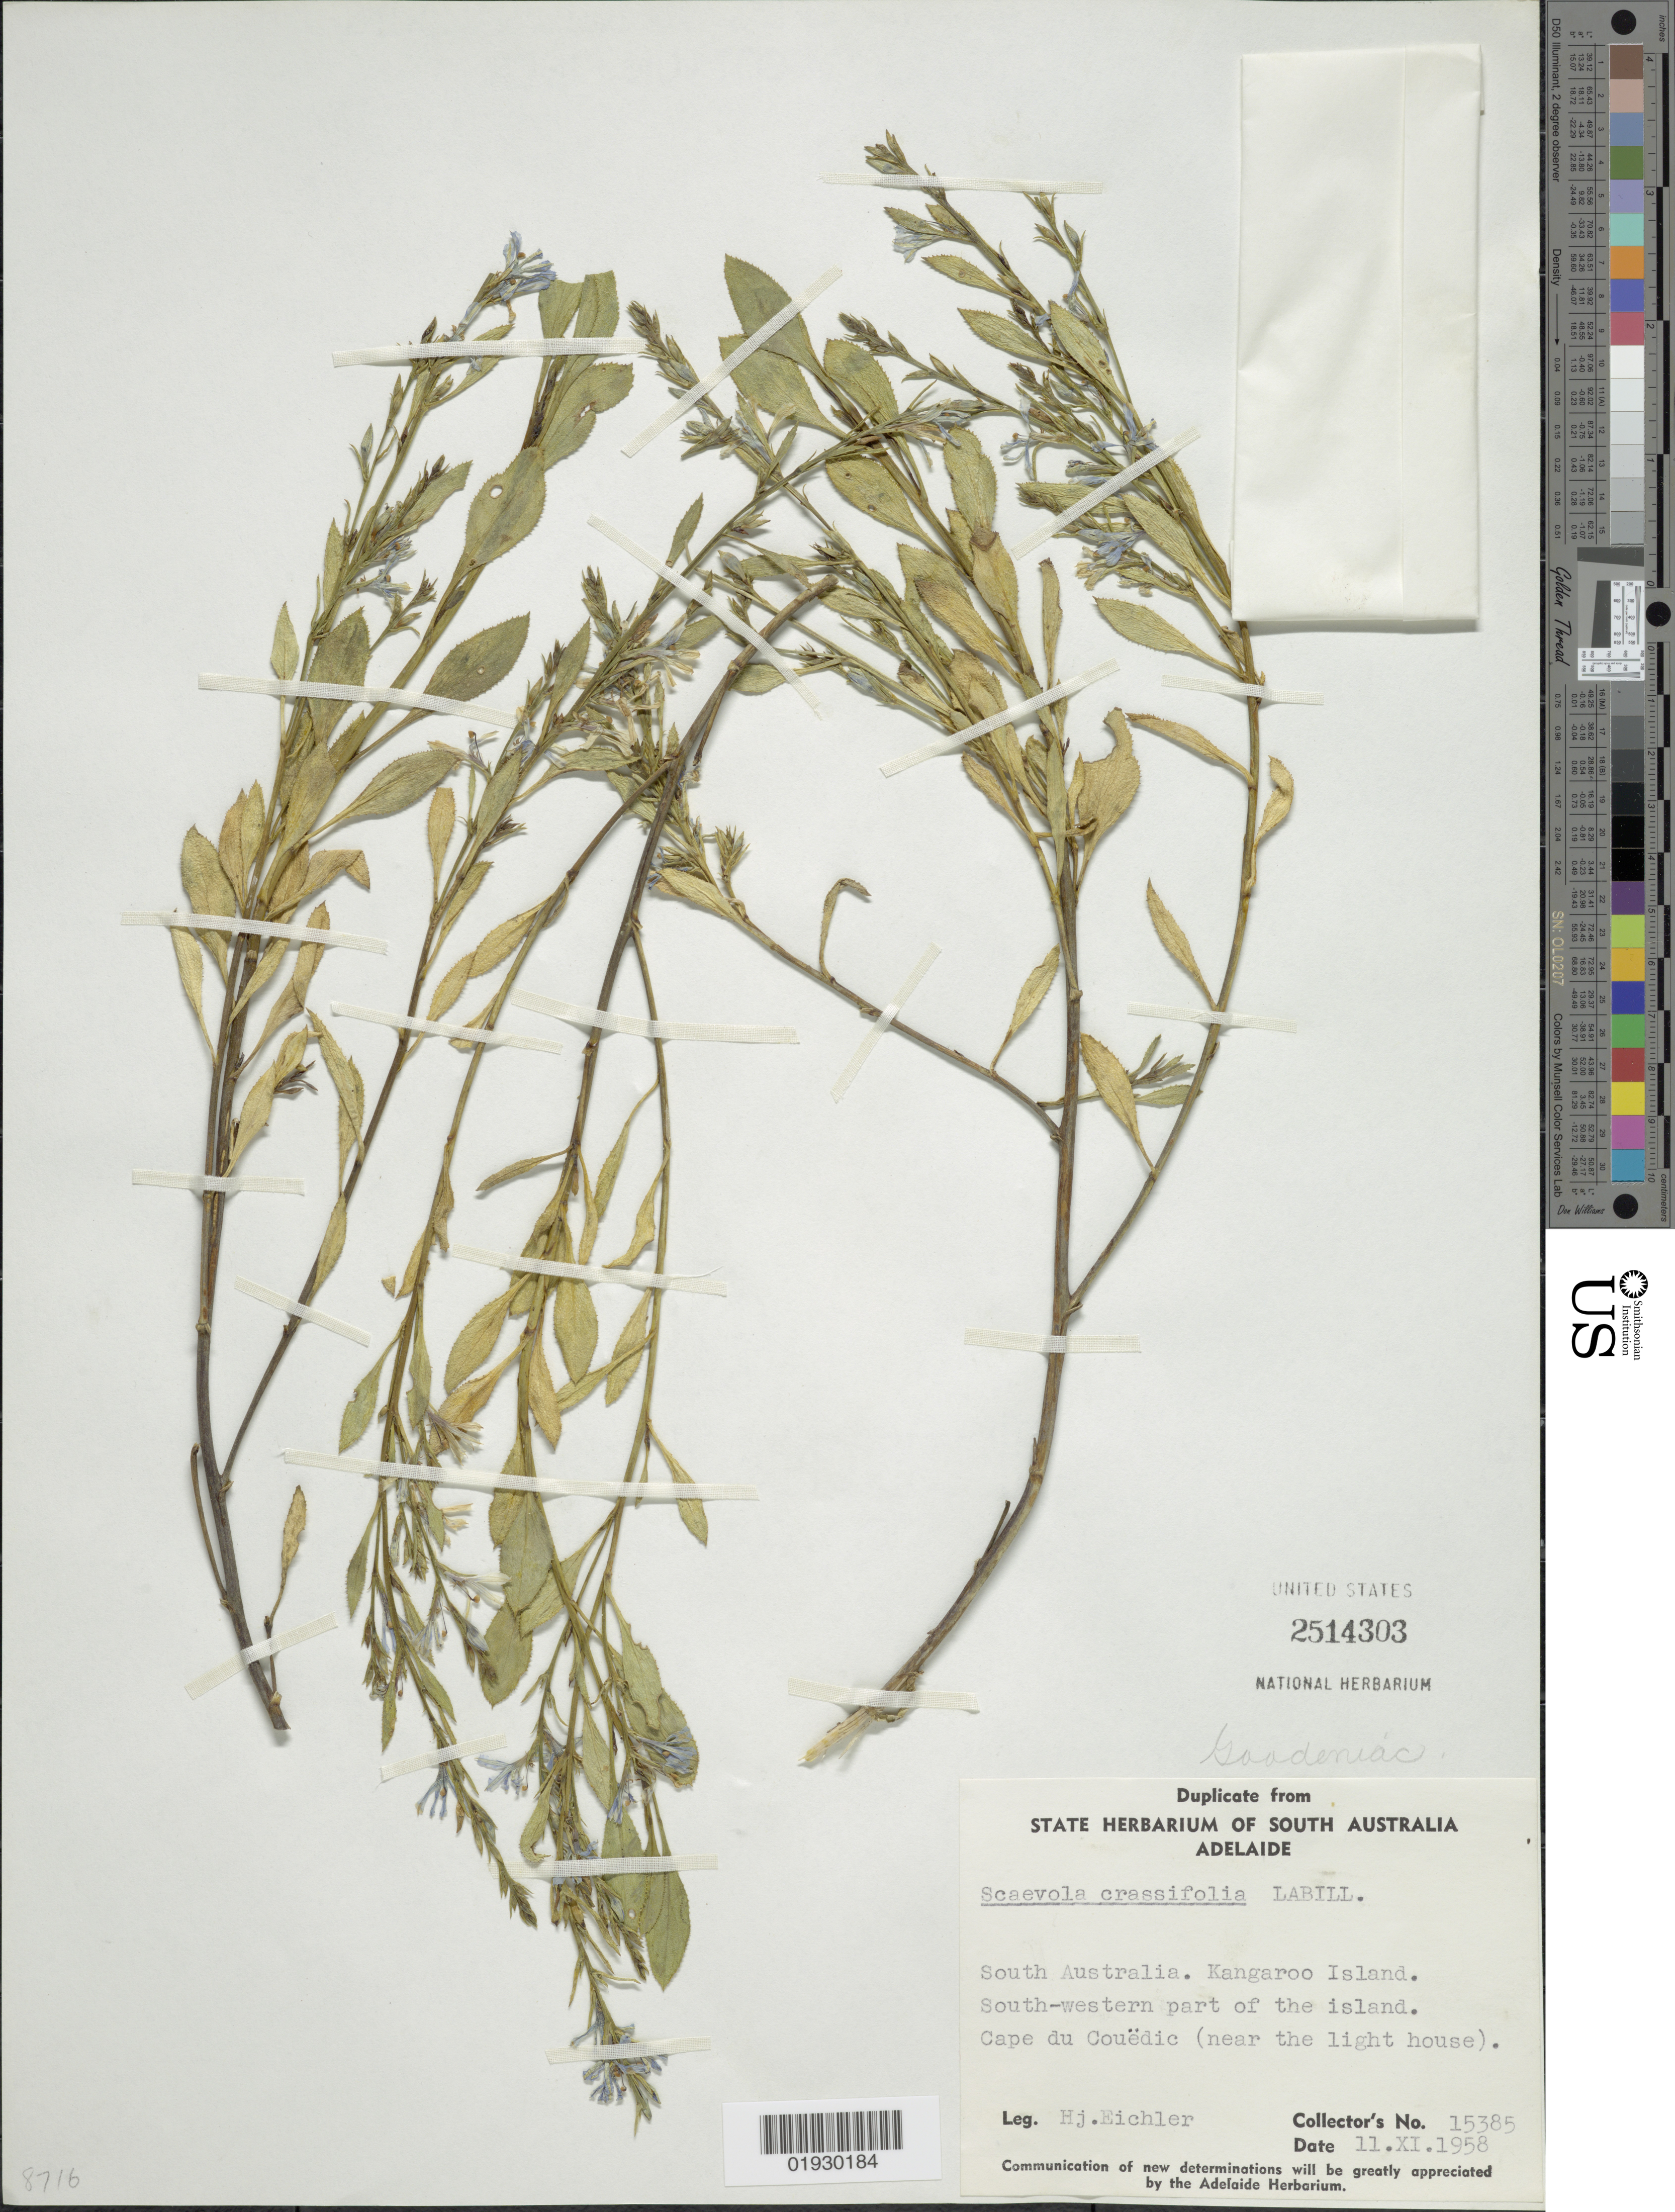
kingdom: Plantae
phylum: Tracheophyta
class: Magnoliopsida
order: Asterales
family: Goodeniaceae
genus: Scaevola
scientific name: Scaevola crassifolia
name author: Labill.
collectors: H. Eichler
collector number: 15385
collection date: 1958-11-11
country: Australia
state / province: South Australia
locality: Kangaroo Island. South-western part of the island. Cape du Couëdic (near the light house).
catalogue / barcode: US 2514303